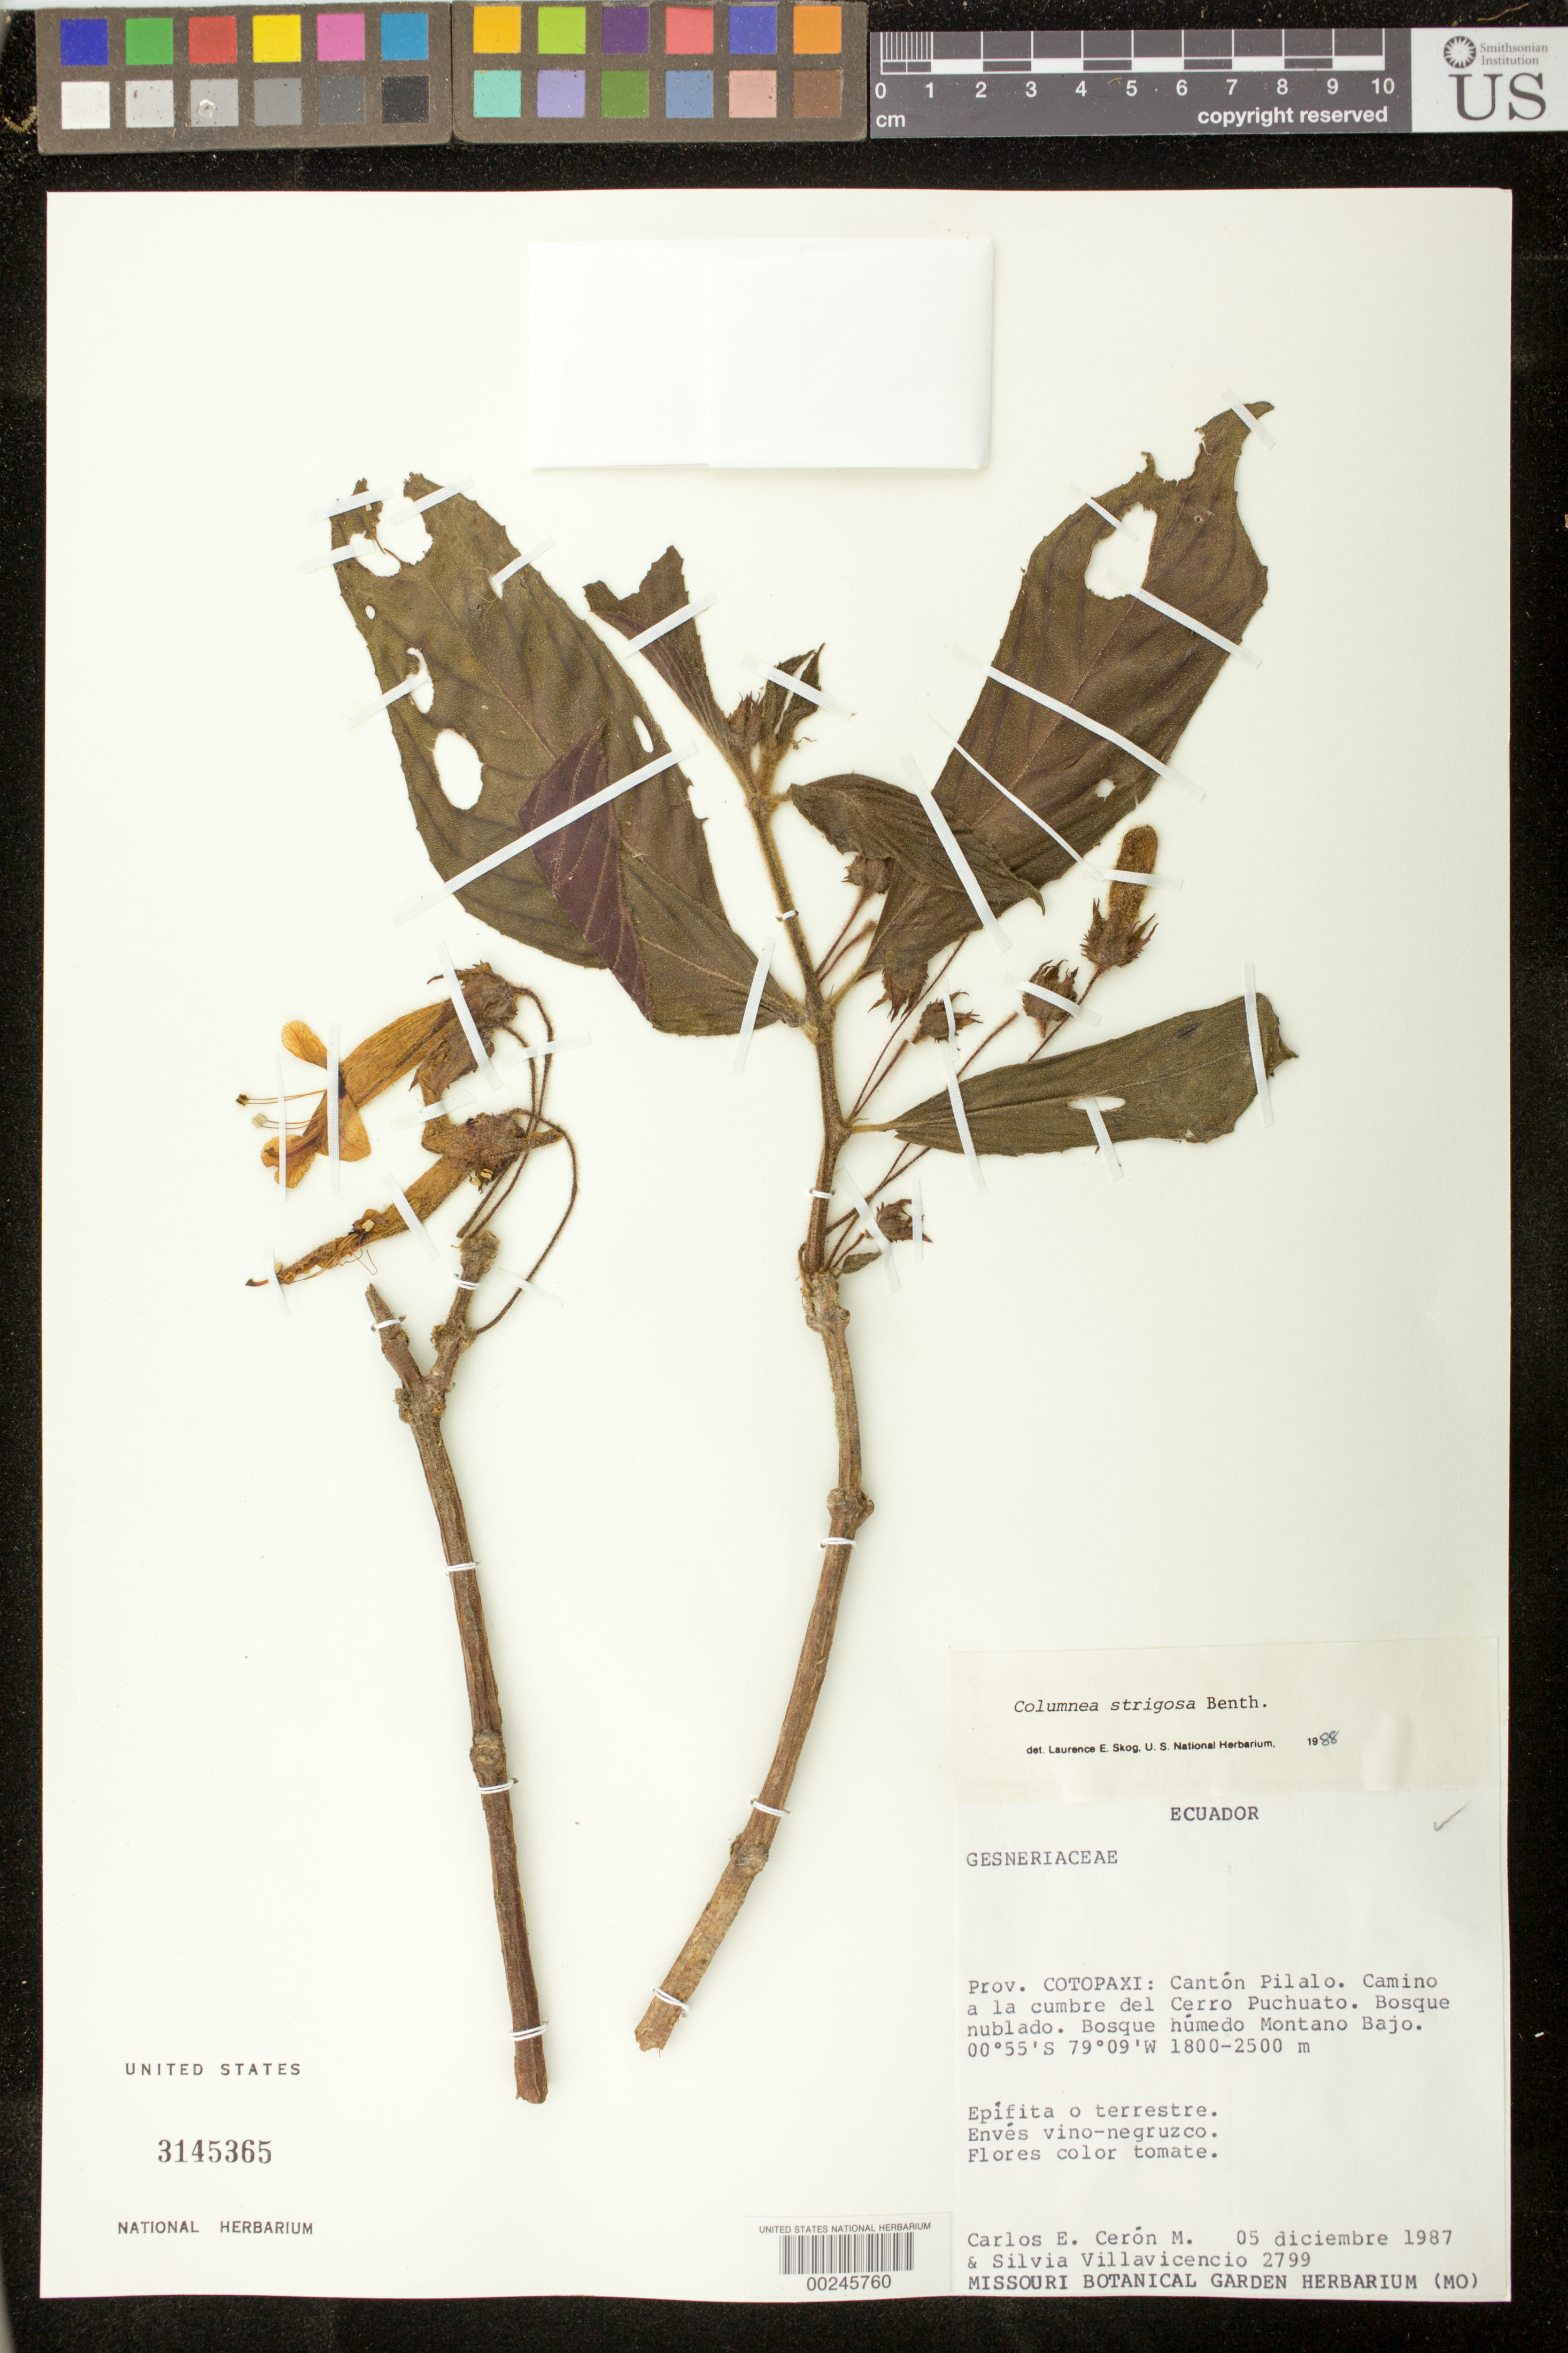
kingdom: Plantae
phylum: Tracheophyta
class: Magnoliopsida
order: Lamiales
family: Gesneriaceae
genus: Columnea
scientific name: Columnea strigosa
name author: Benth.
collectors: C. E. Cerón M. & S. Villavicencio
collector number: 2799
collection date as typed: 05 Dec 1987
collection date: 1987-12-05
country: Ecuador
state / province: Cotopaxi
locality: Canton Pilalo, road to the summit of Cerro Puchuato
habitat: Cloud forest, short humid montane forest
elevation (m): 1800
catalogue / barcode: US 3145365